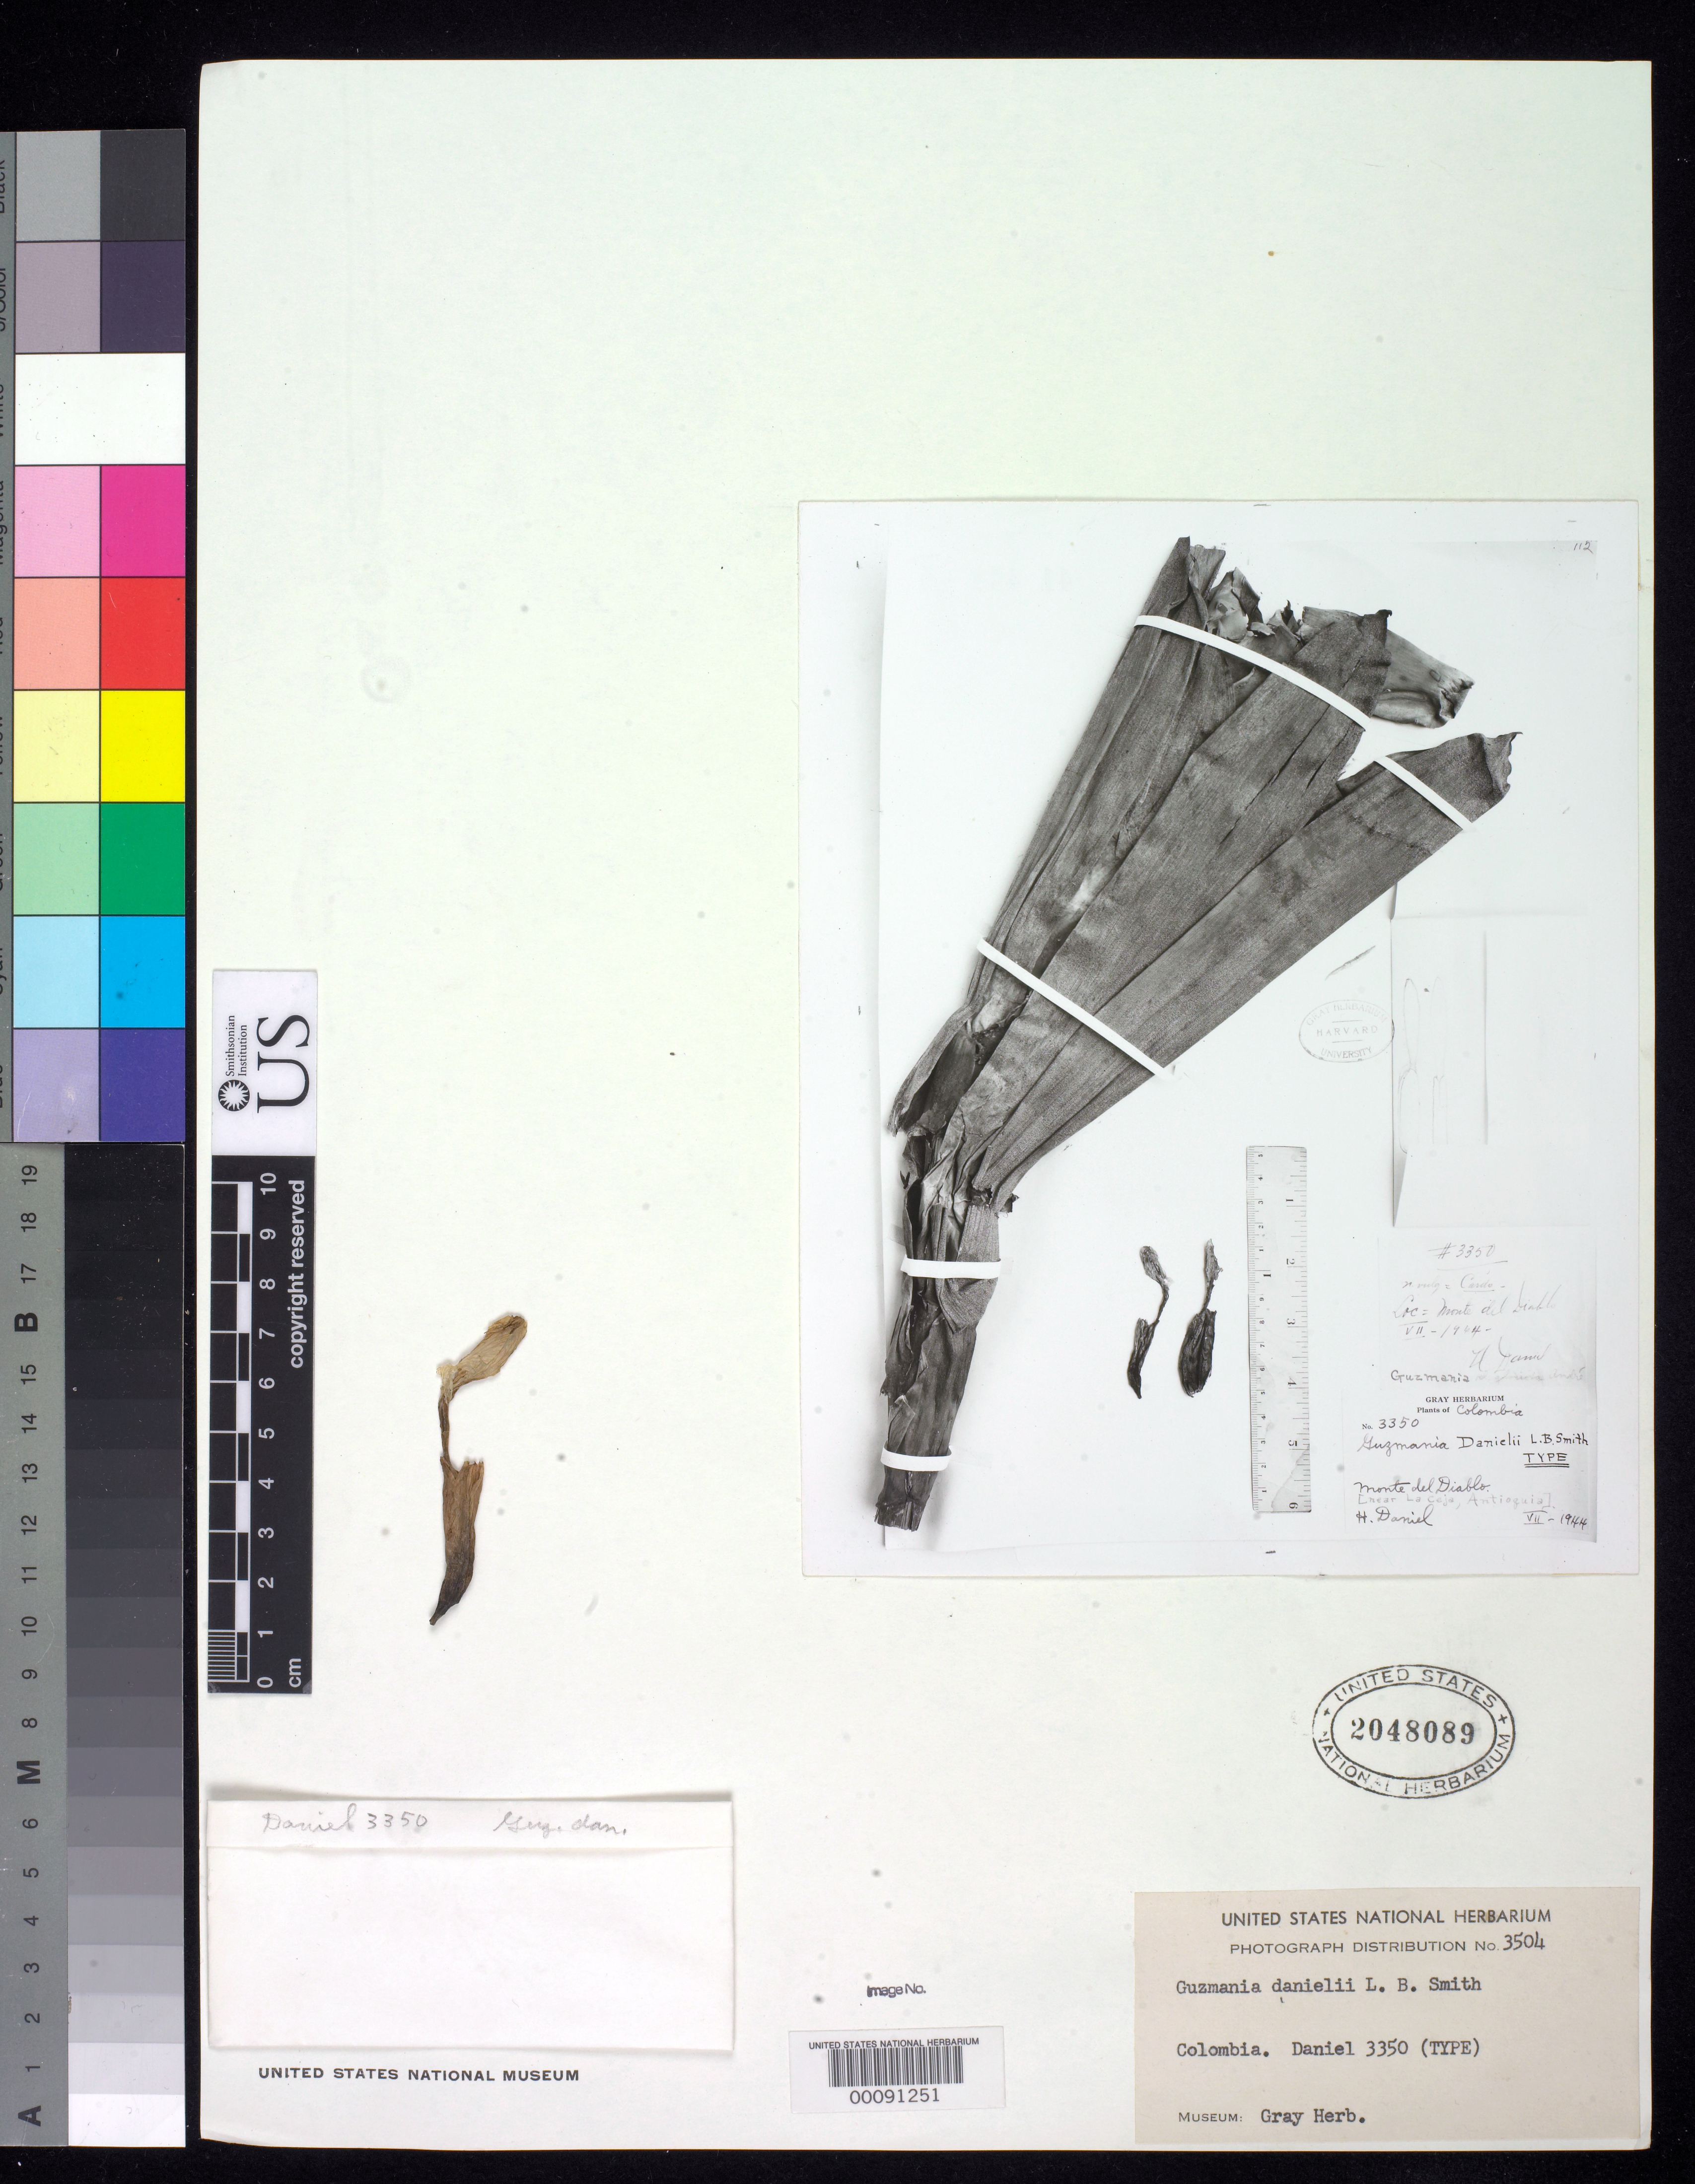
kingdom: Plantae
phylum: Tracheophyta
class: Liliopsida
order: Poales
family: Bromeliaceae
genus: Guzmania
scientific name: Guzmania danielii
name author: L.B. Sm.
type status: Isotype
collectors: H. Daniel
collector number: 3350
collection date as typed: Jul 1944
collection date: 1944-07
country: Colombia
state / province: Antioquia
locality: Near La Ceja, Monte del Diablo.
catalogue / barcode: US 2048089